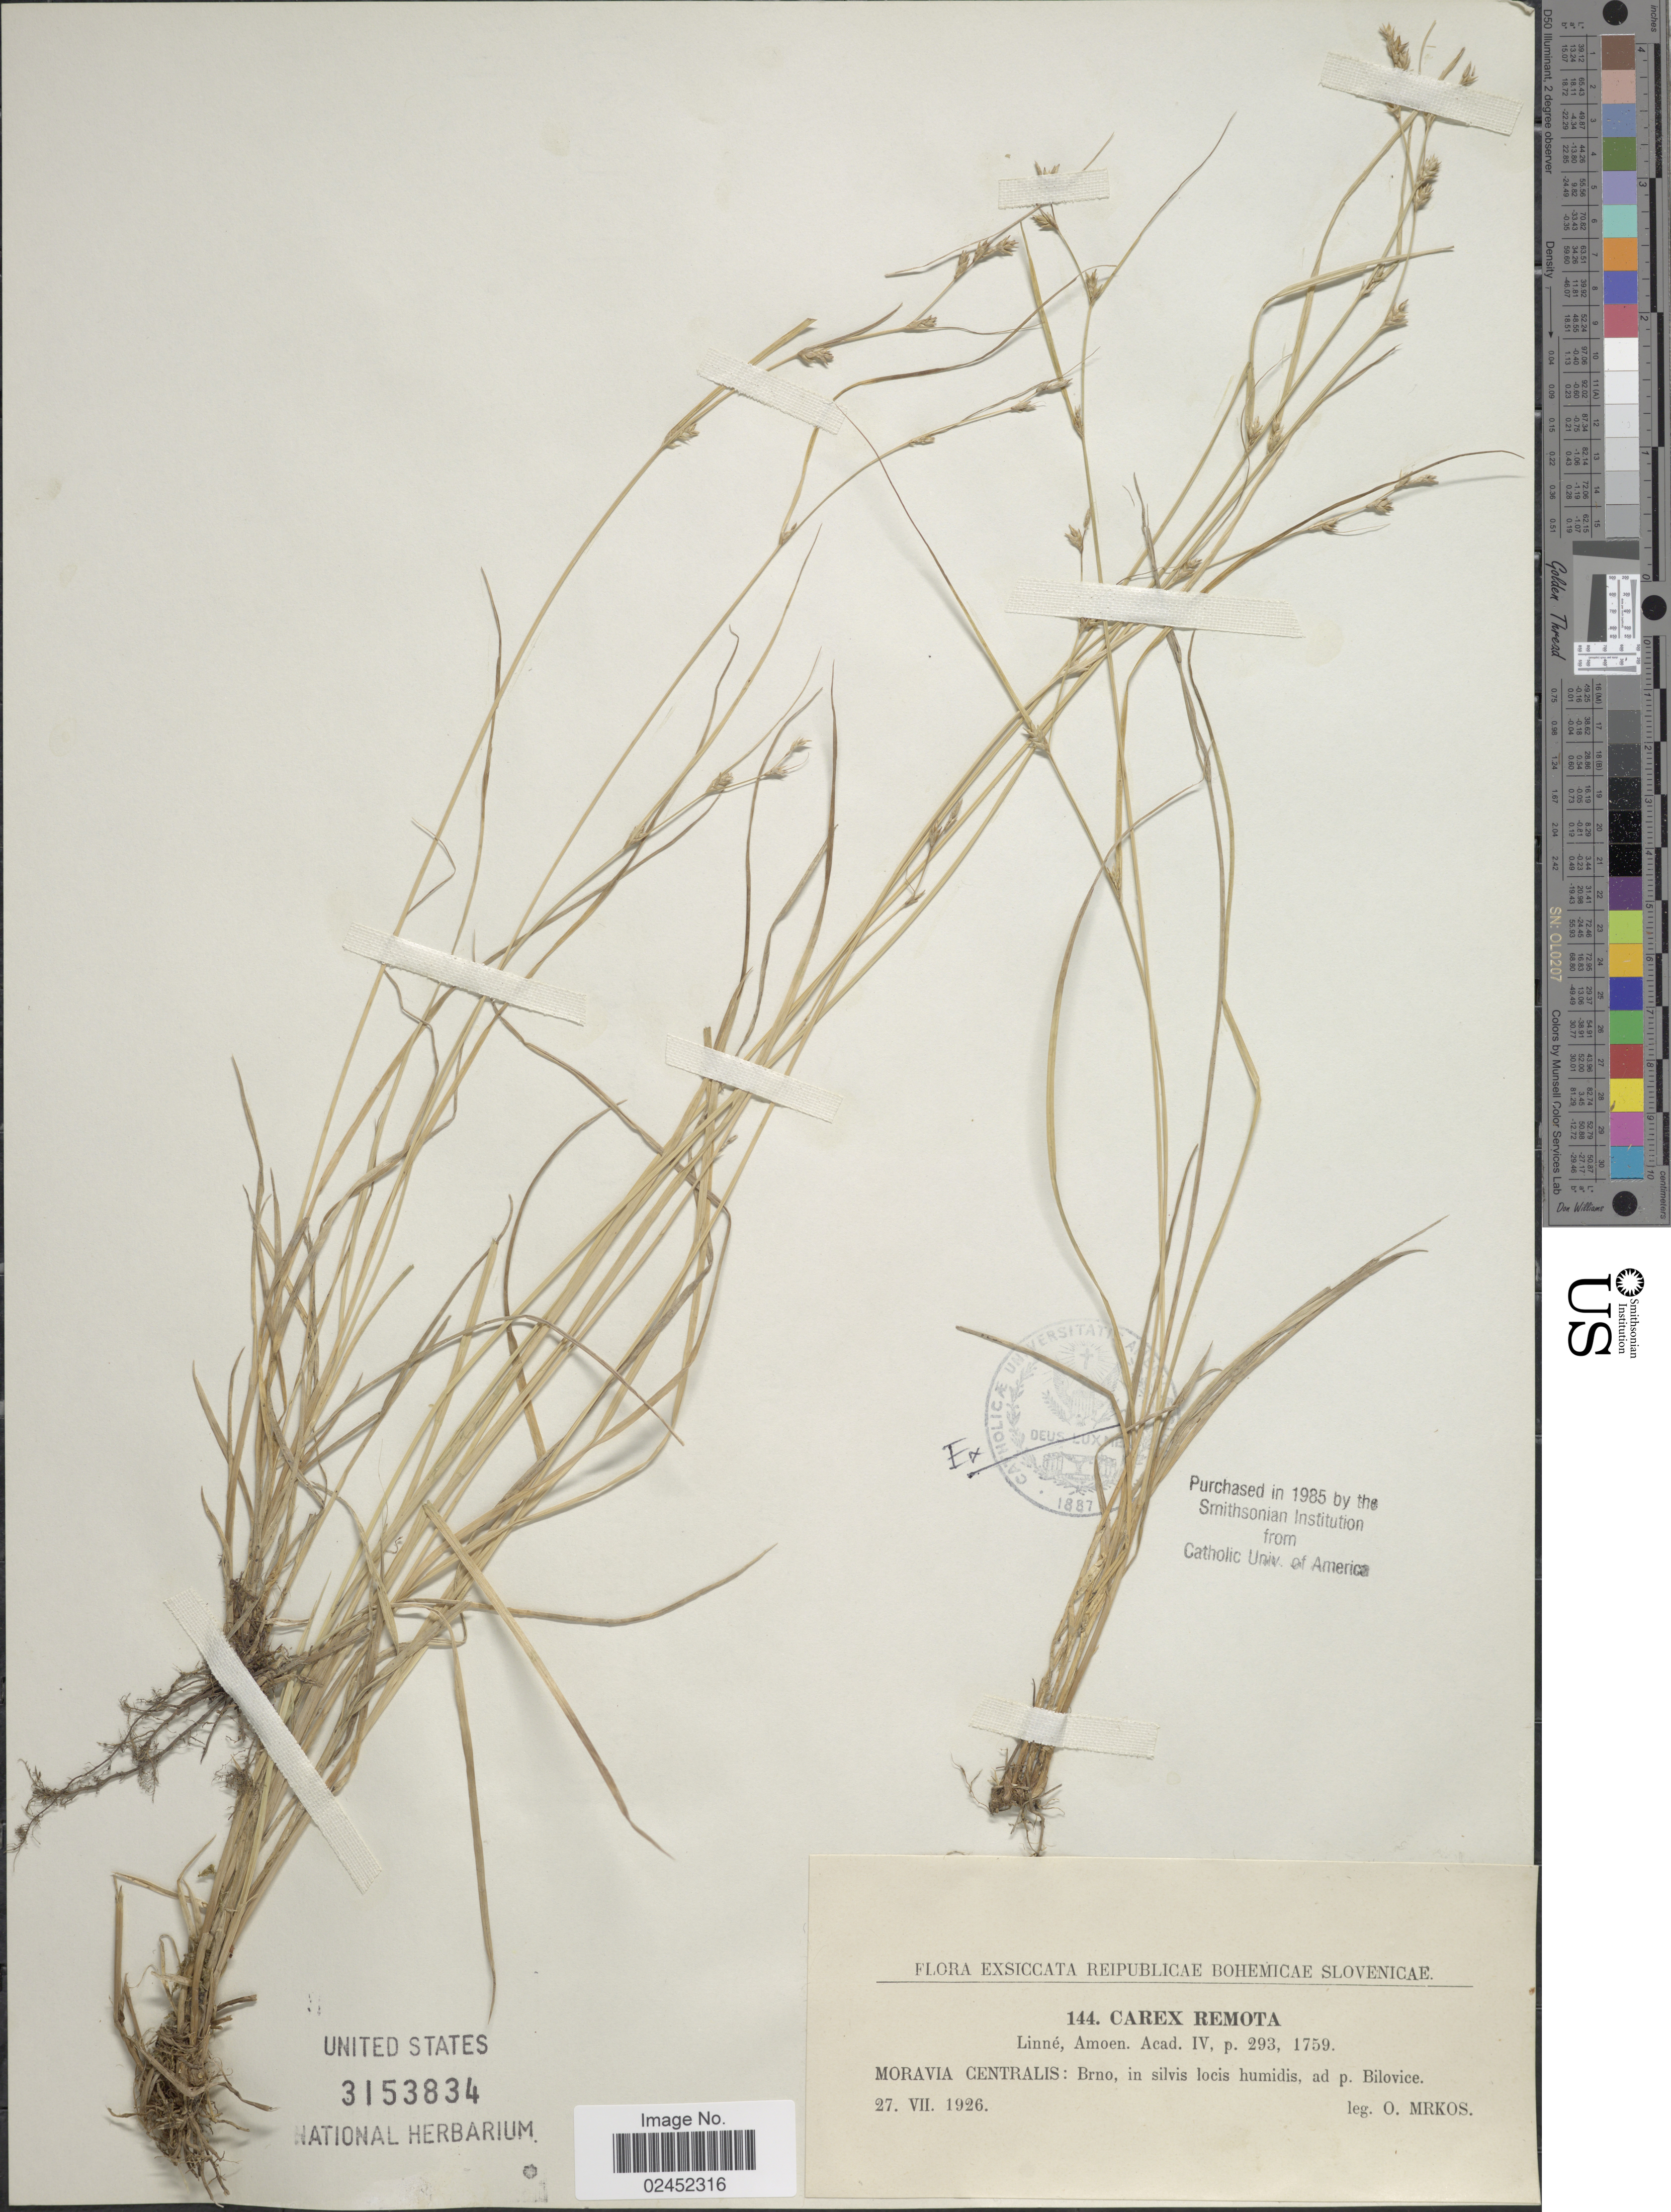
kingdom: Plantae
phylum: Tracheophyta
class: Liliopsida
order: Poales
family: Cyperaceae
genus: Carex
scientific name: Carex remota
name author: L.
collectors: O. Mrkos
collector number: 144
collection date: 1926-07-27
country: Czechia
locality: Moravia Centralis: Brno, in silvis locis humidis ad. p. Bilovice. Reipublicae Bohemicae Slovenicae.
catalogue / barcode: US 3153834